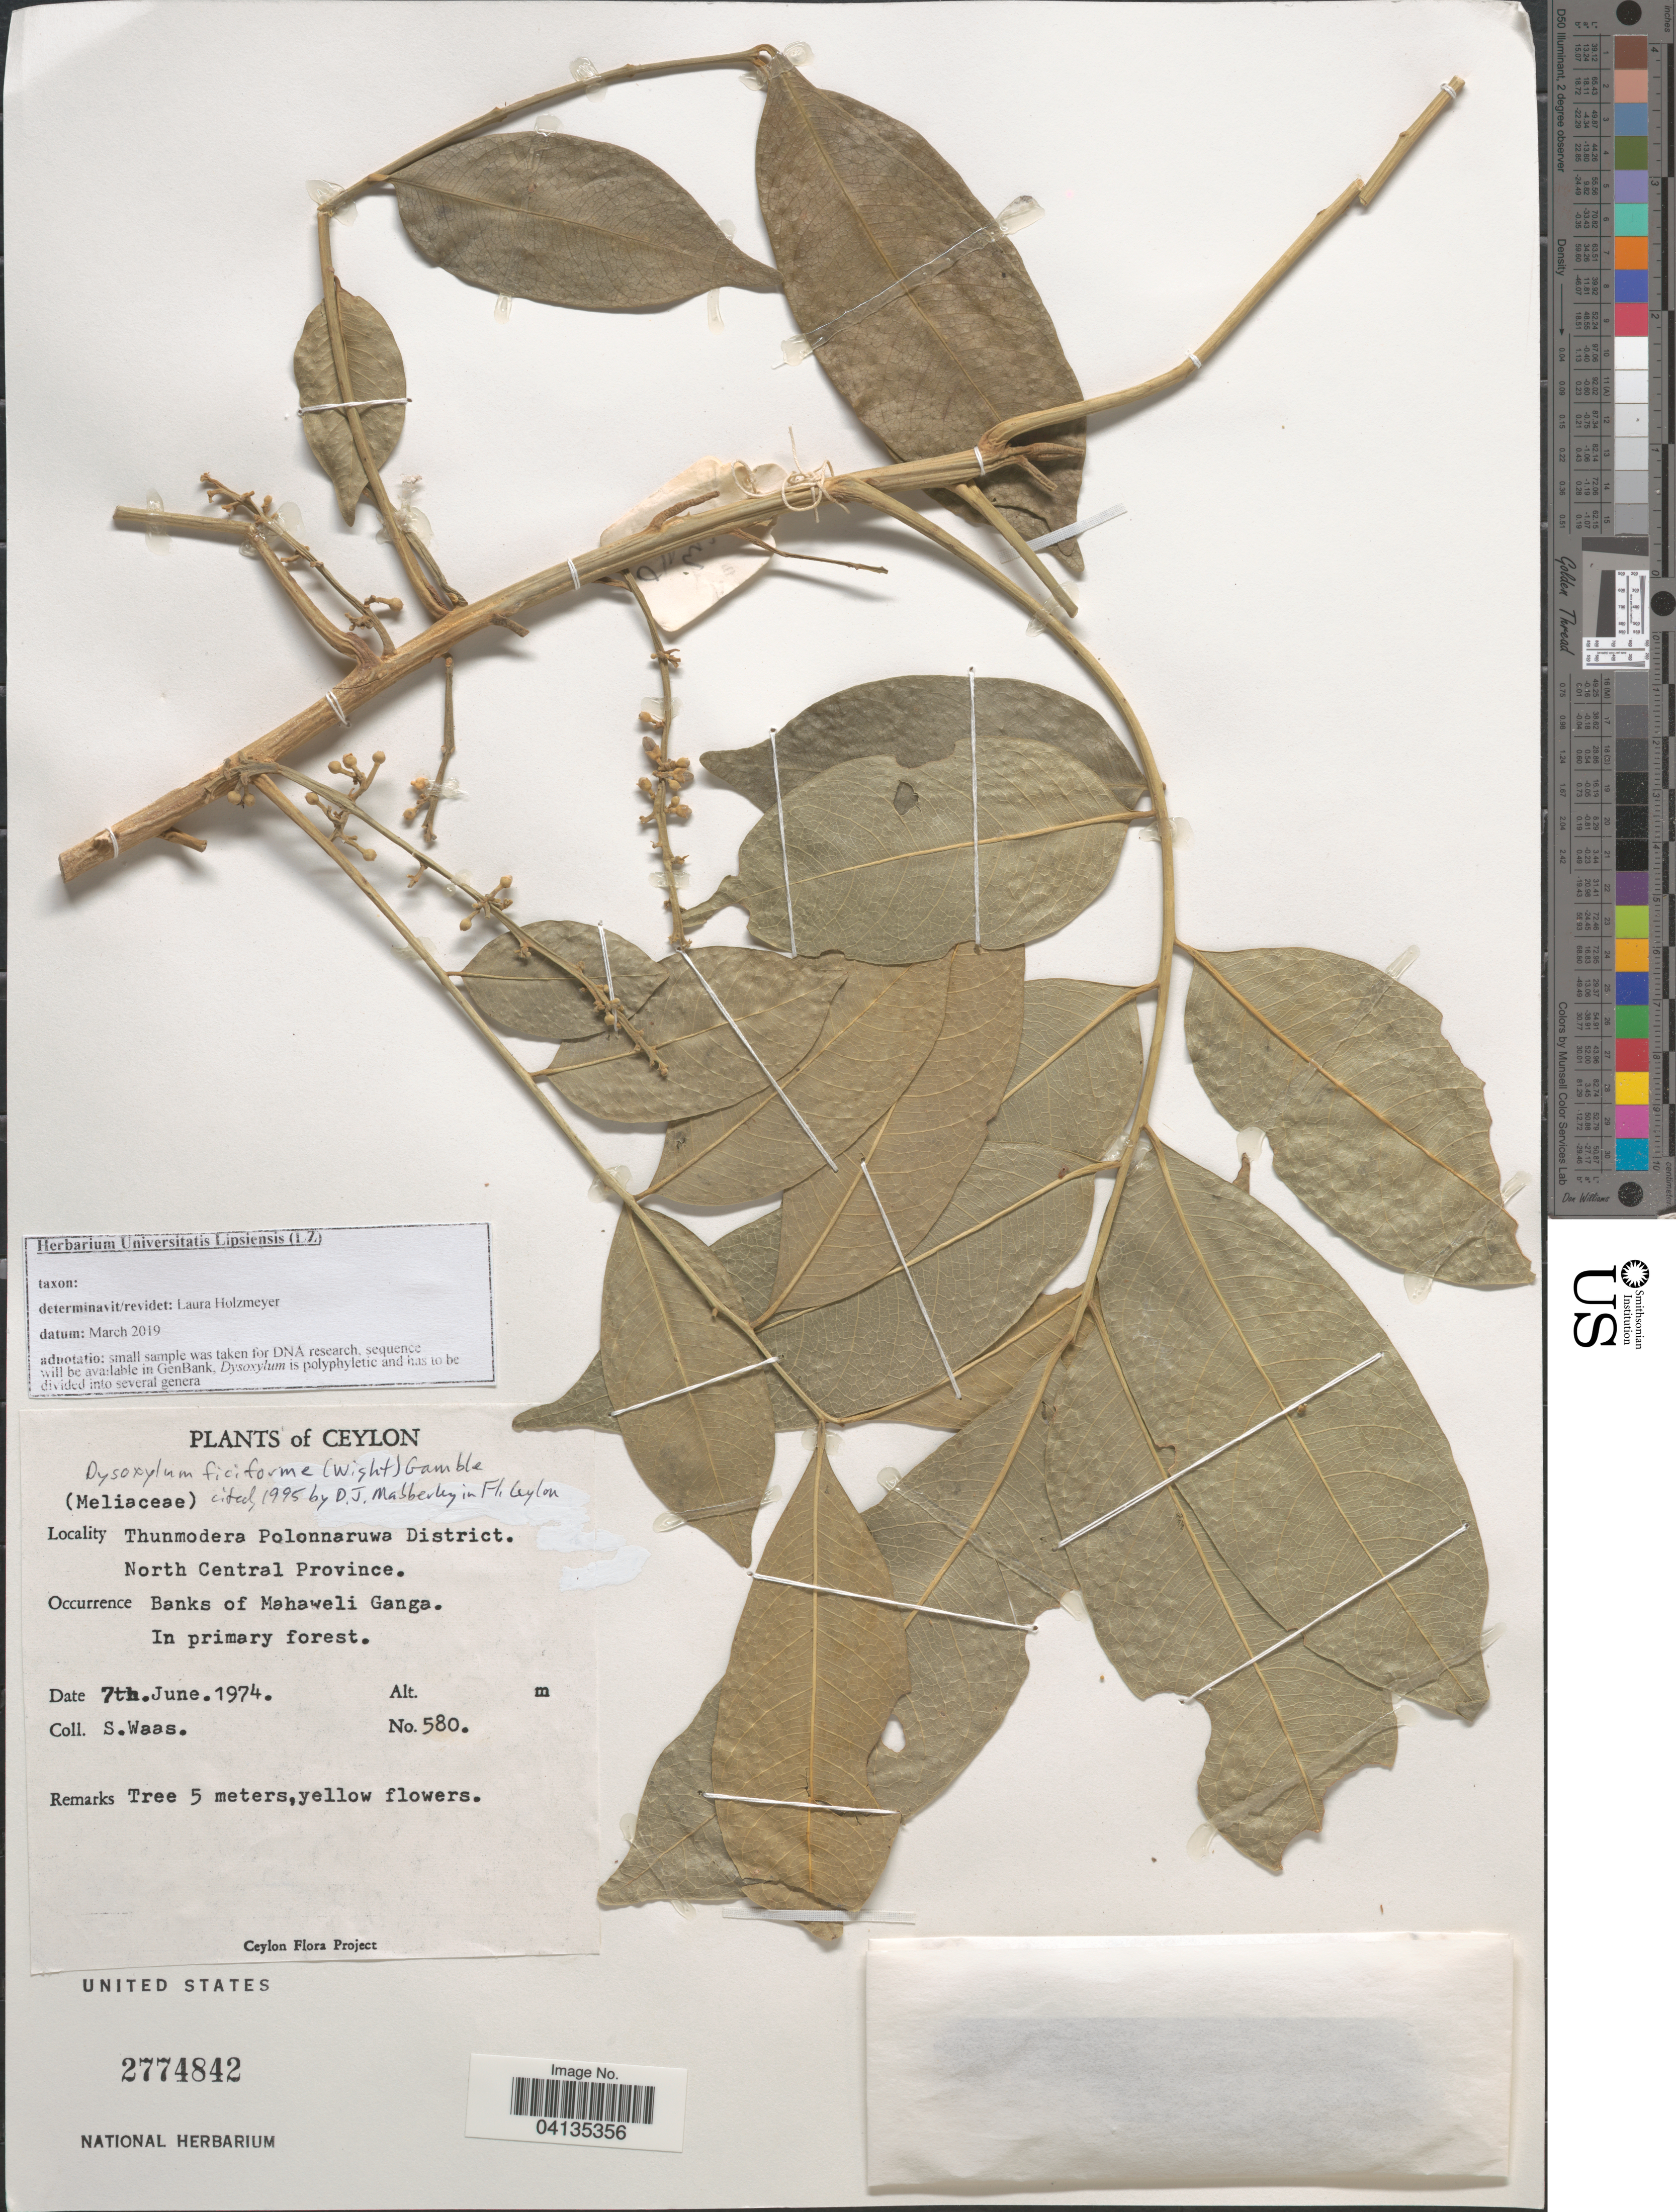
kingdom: Plantae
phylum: Tracheophyta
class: Magnoliopsida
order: Sapindales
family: Meliaceae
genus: Dysoxylum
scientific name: Dysoxylum gotadhora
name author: (Buch.-Ham.) Mabb.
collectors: S. Waas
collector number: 580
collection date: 1974-06-07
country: Sri Lanka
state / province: North Central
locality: Ceylon. Thunmodera Polonnaruwa District. Banks of Mahaweli Ganga.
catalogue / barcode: US 2774842